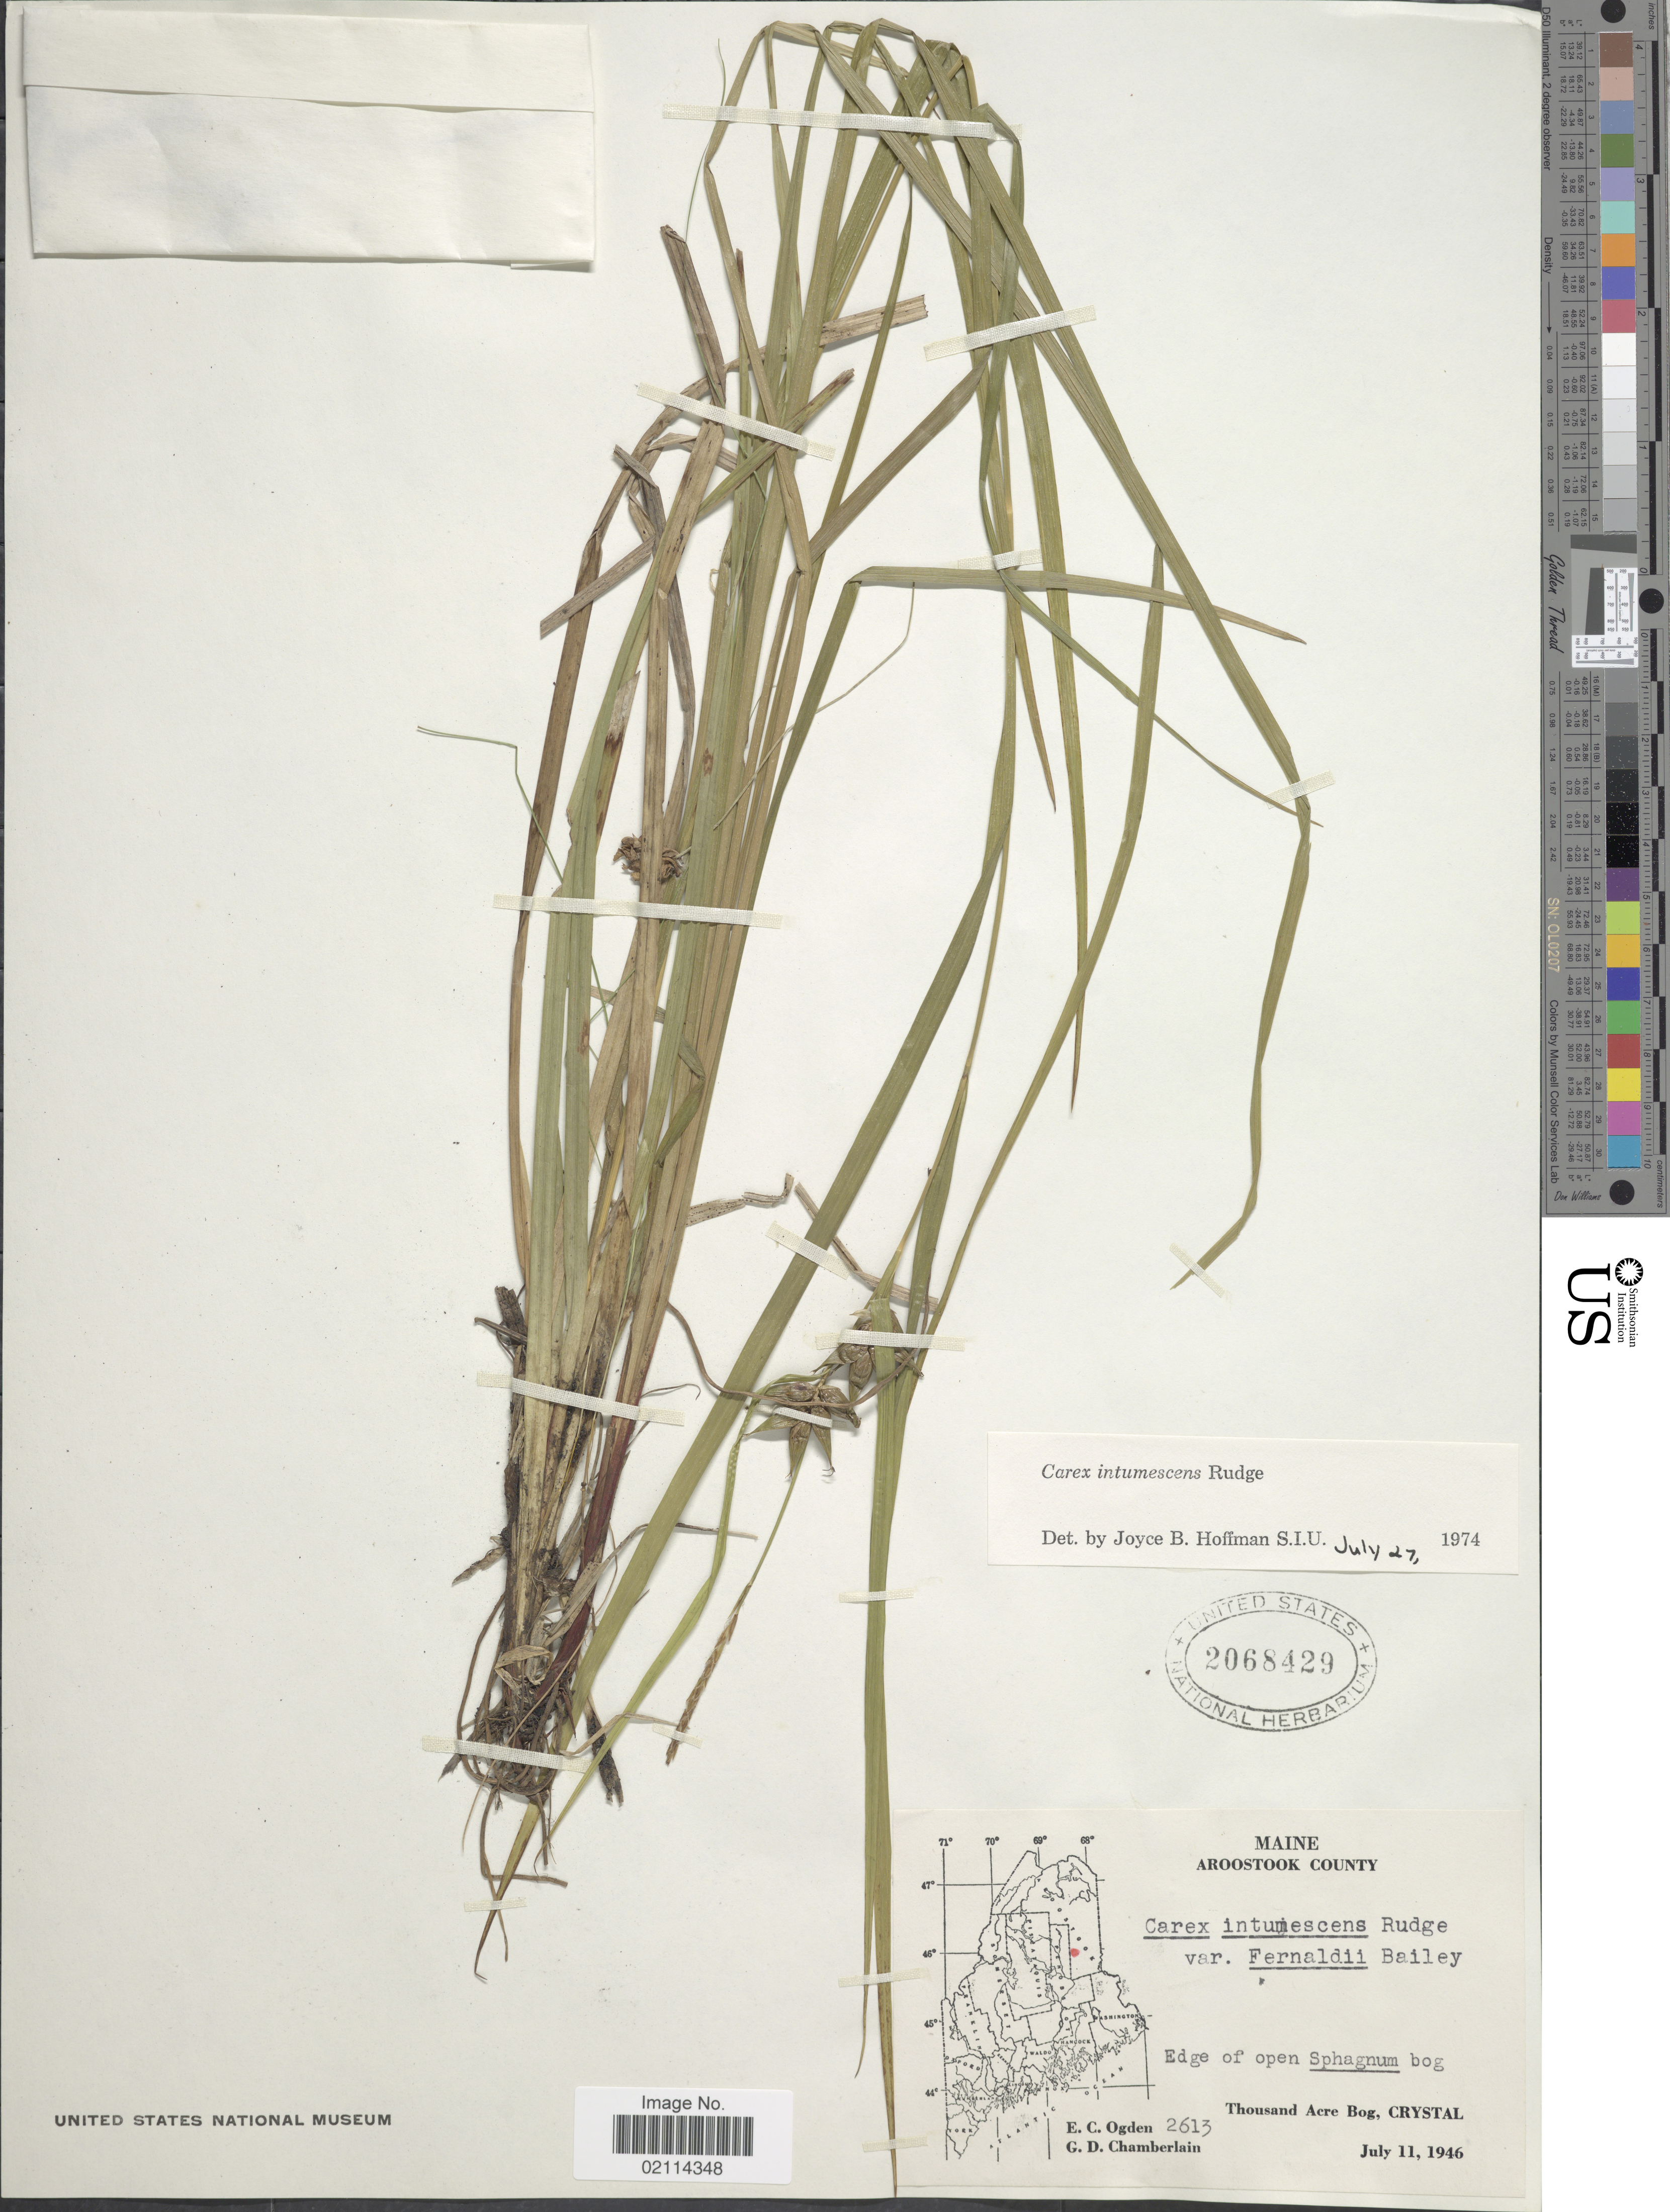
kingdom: Plantae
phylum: Tracheophyta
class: Liliopsida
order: Poales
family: Cyperaceae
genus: Carex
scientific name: Carex intumescens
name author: Rudge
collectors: E. Ogden & G. D. Chamberlain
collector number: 2613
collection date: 1946-07-11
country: United States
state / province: Maine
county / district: Aroostook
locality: edge of open bog, Thousand Acre Bog, Crystal.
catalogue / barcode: US 2068429